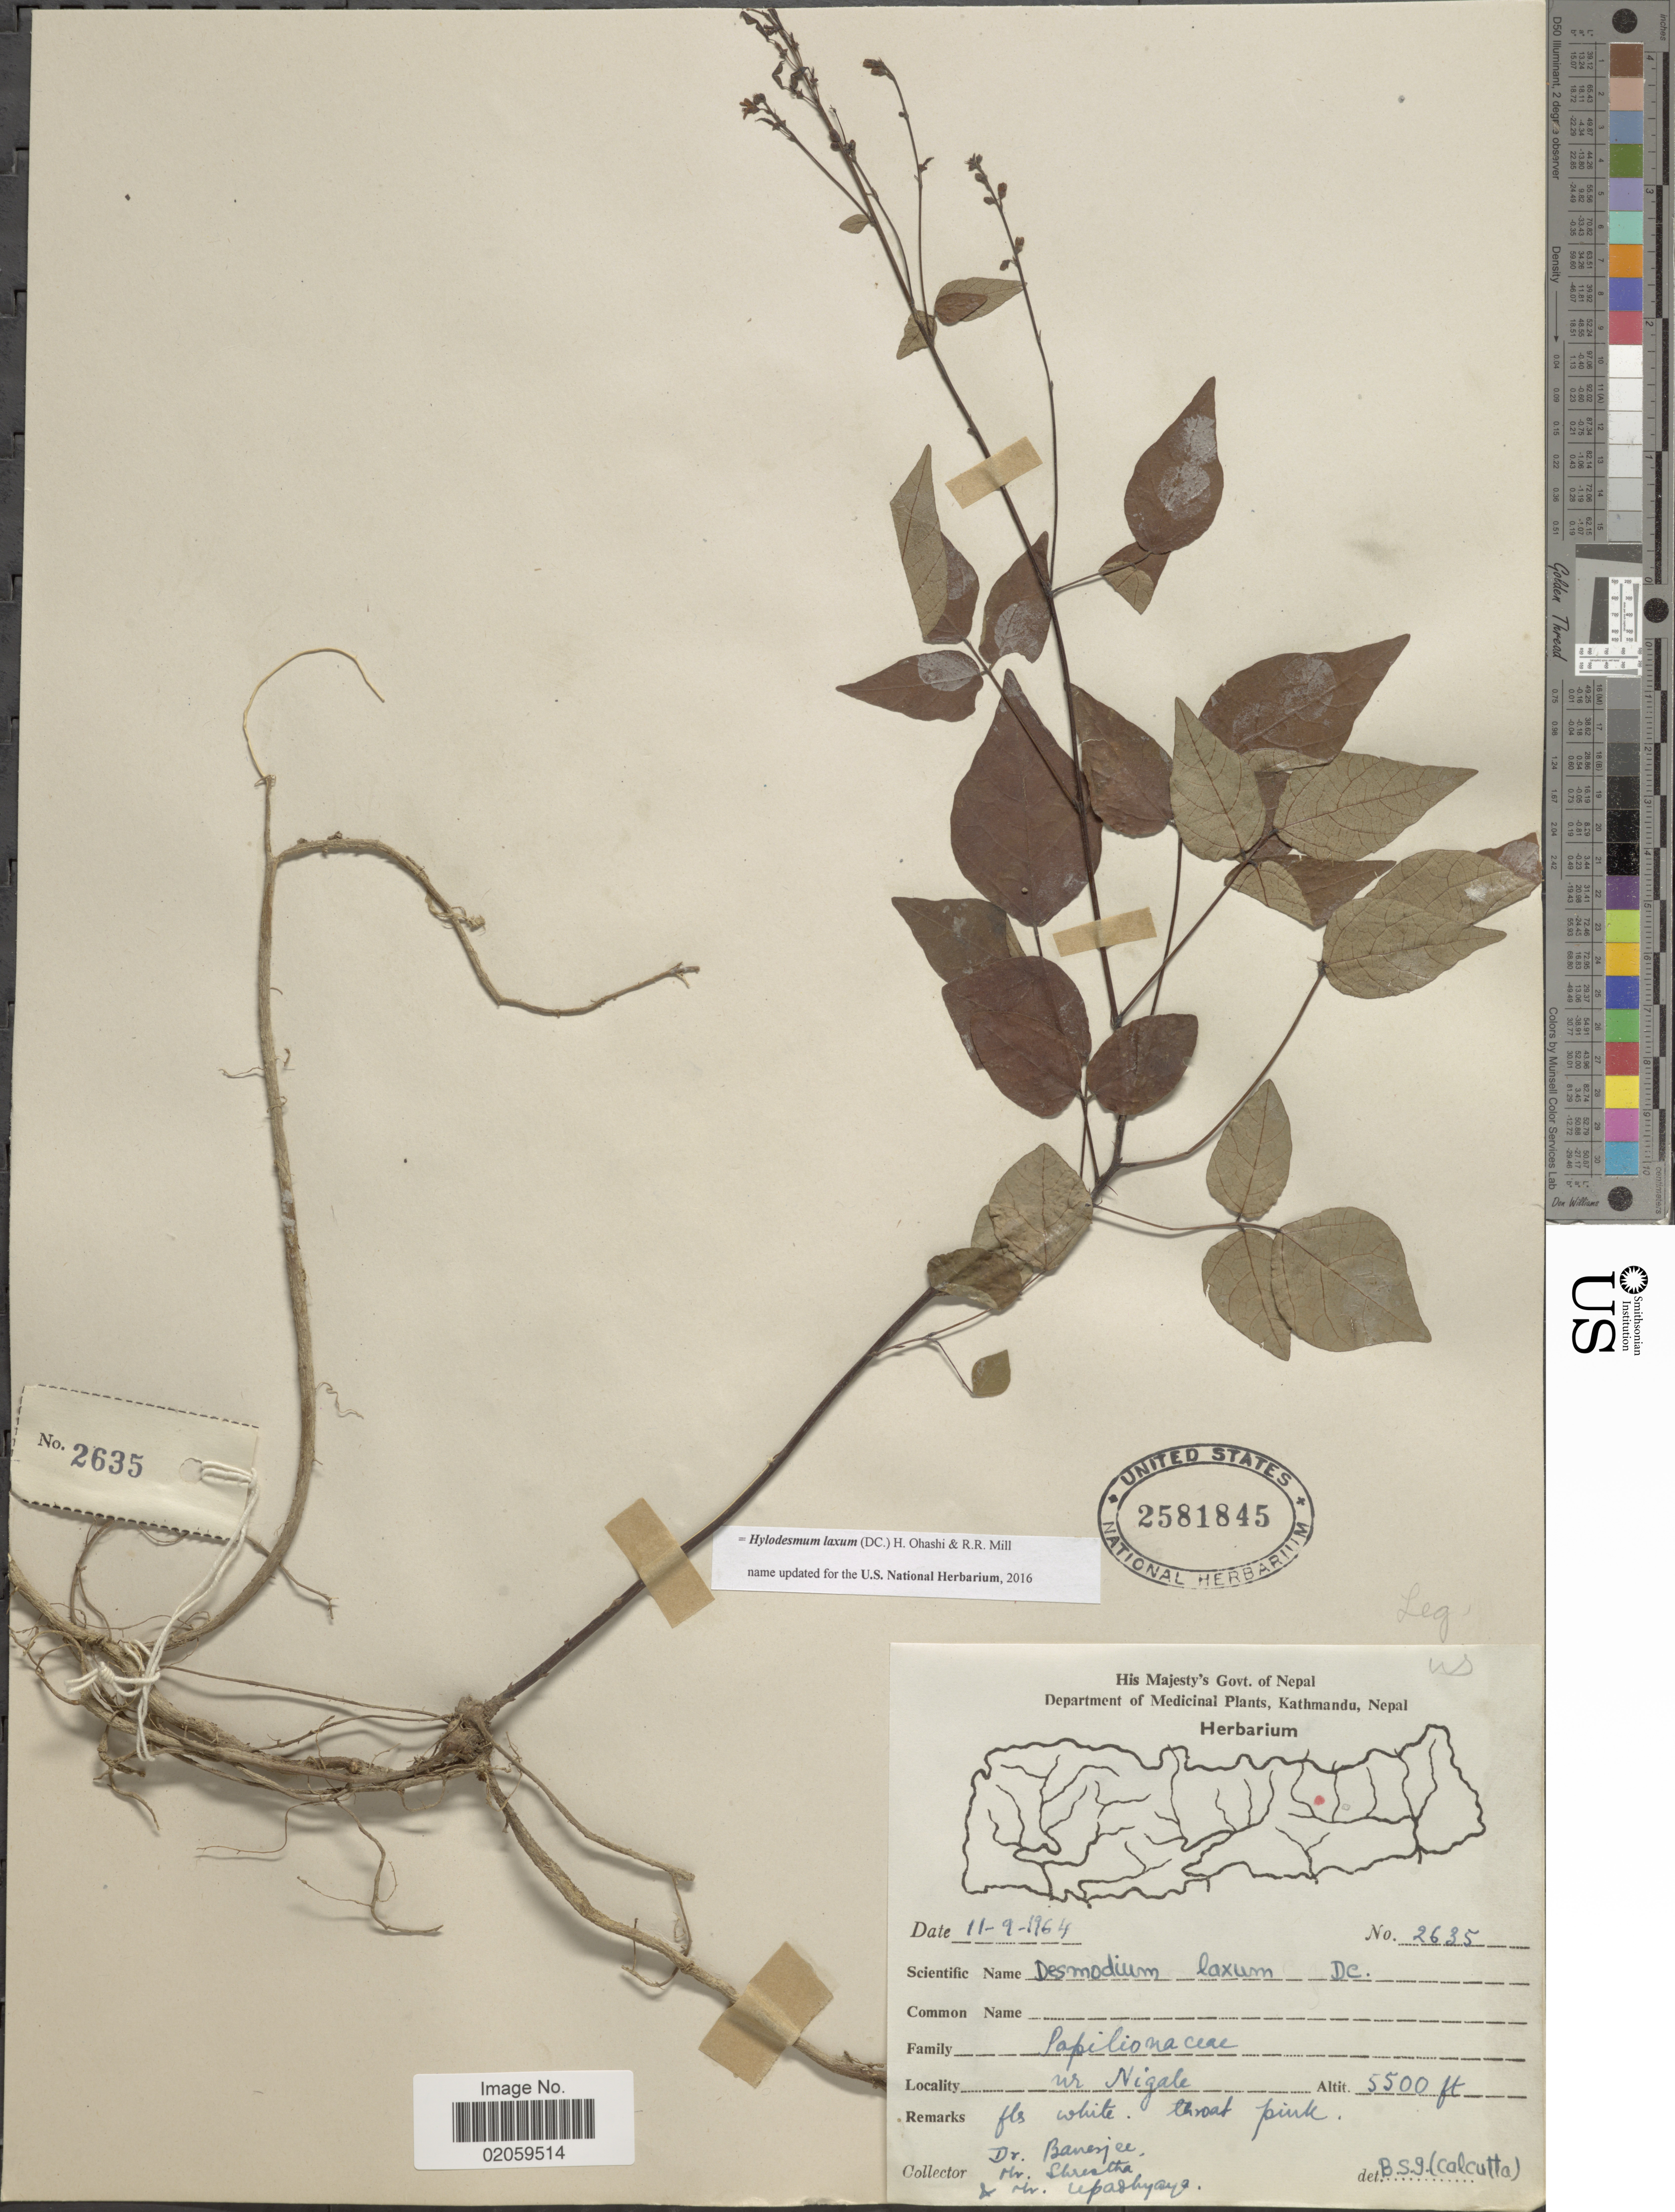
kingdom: Plantae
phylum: Tracheophyta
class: Magnoliopsida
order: Fabales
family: Fabaceae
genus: Hylodesmum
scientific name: Hylodesmum laxum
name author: (DC.) H. Ohashi & R.R. Mill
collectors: -. Banerjee, T. B. Shrestha & A. V. Upadhyay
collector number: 2635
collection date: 1964-09-11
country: Nepal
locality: Nr Nigale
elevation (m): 1676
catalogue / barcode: US 2581845